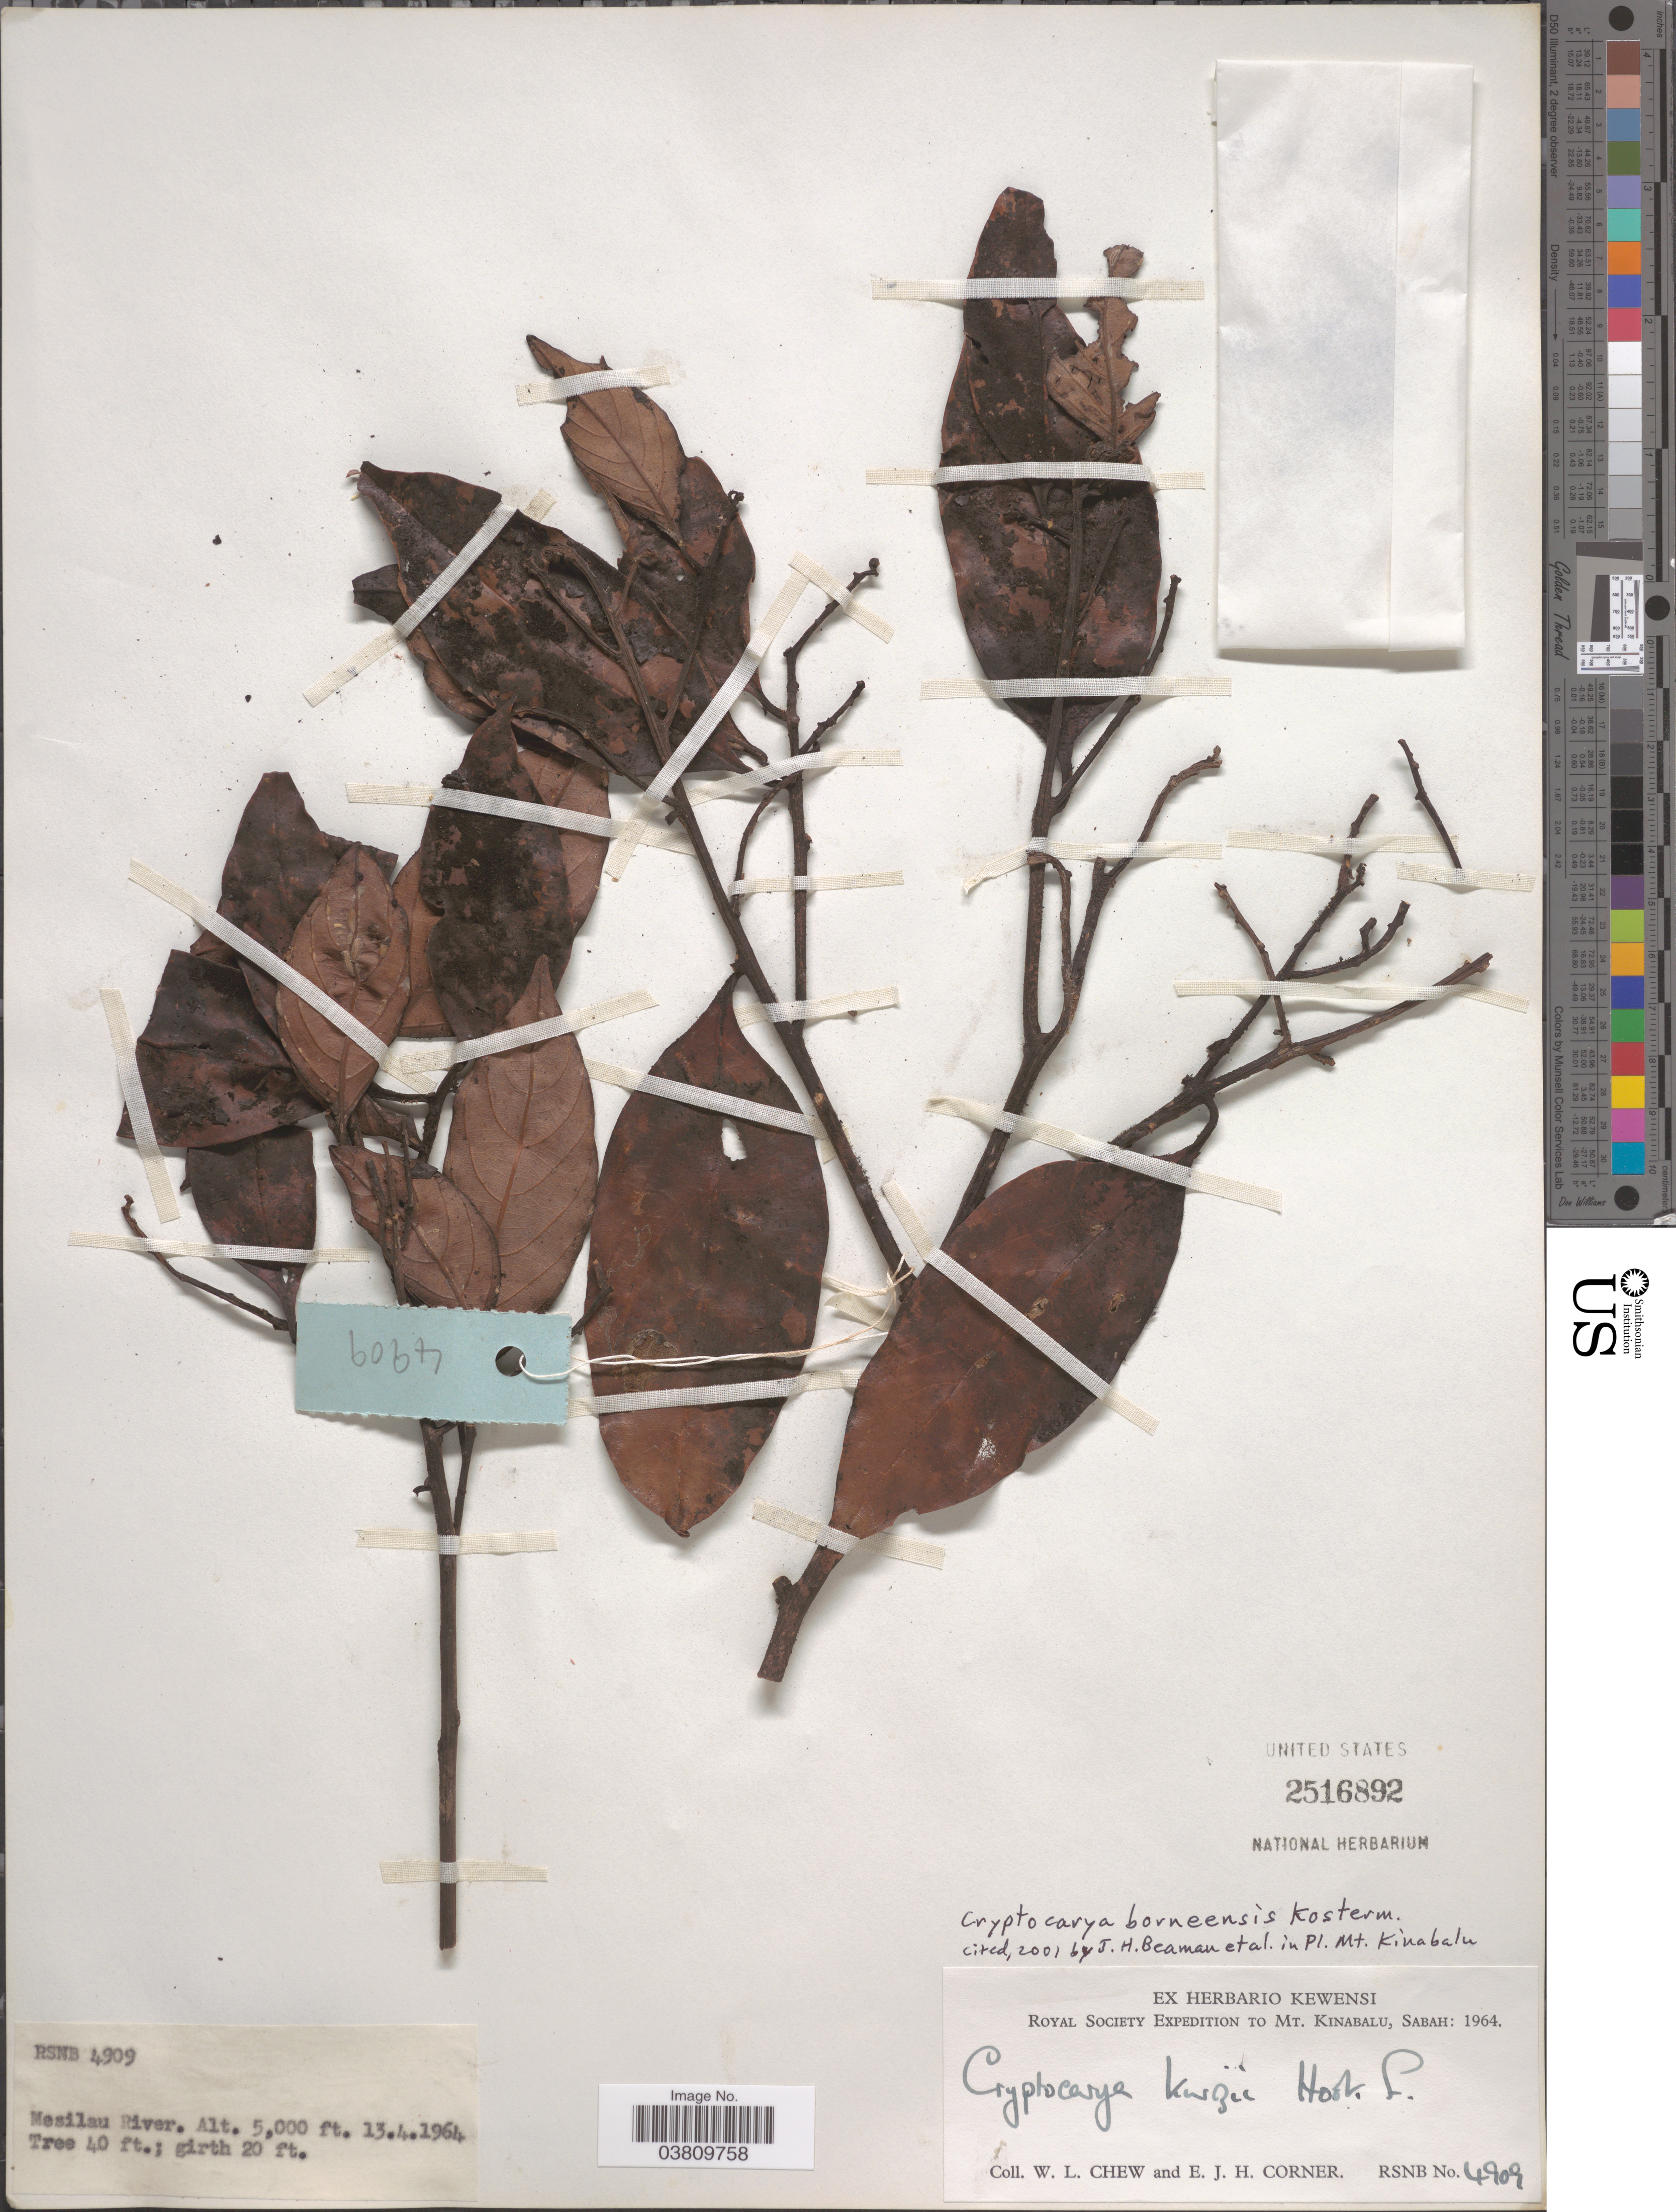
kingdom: Plantae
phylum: Tracheophyta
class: Magnoliopsida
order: Laurales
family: Lauraceae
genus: Cryptocarya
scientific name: Cryptocarya borneensis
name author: Kosterm.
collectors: W. Chew & E. Corner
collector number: RSNB 4909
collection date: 1964-04-13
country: Malaysia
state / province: Sabah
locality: Mt. Kinabalu. Mesilau River.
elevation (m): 1524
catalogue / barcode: US 2416892